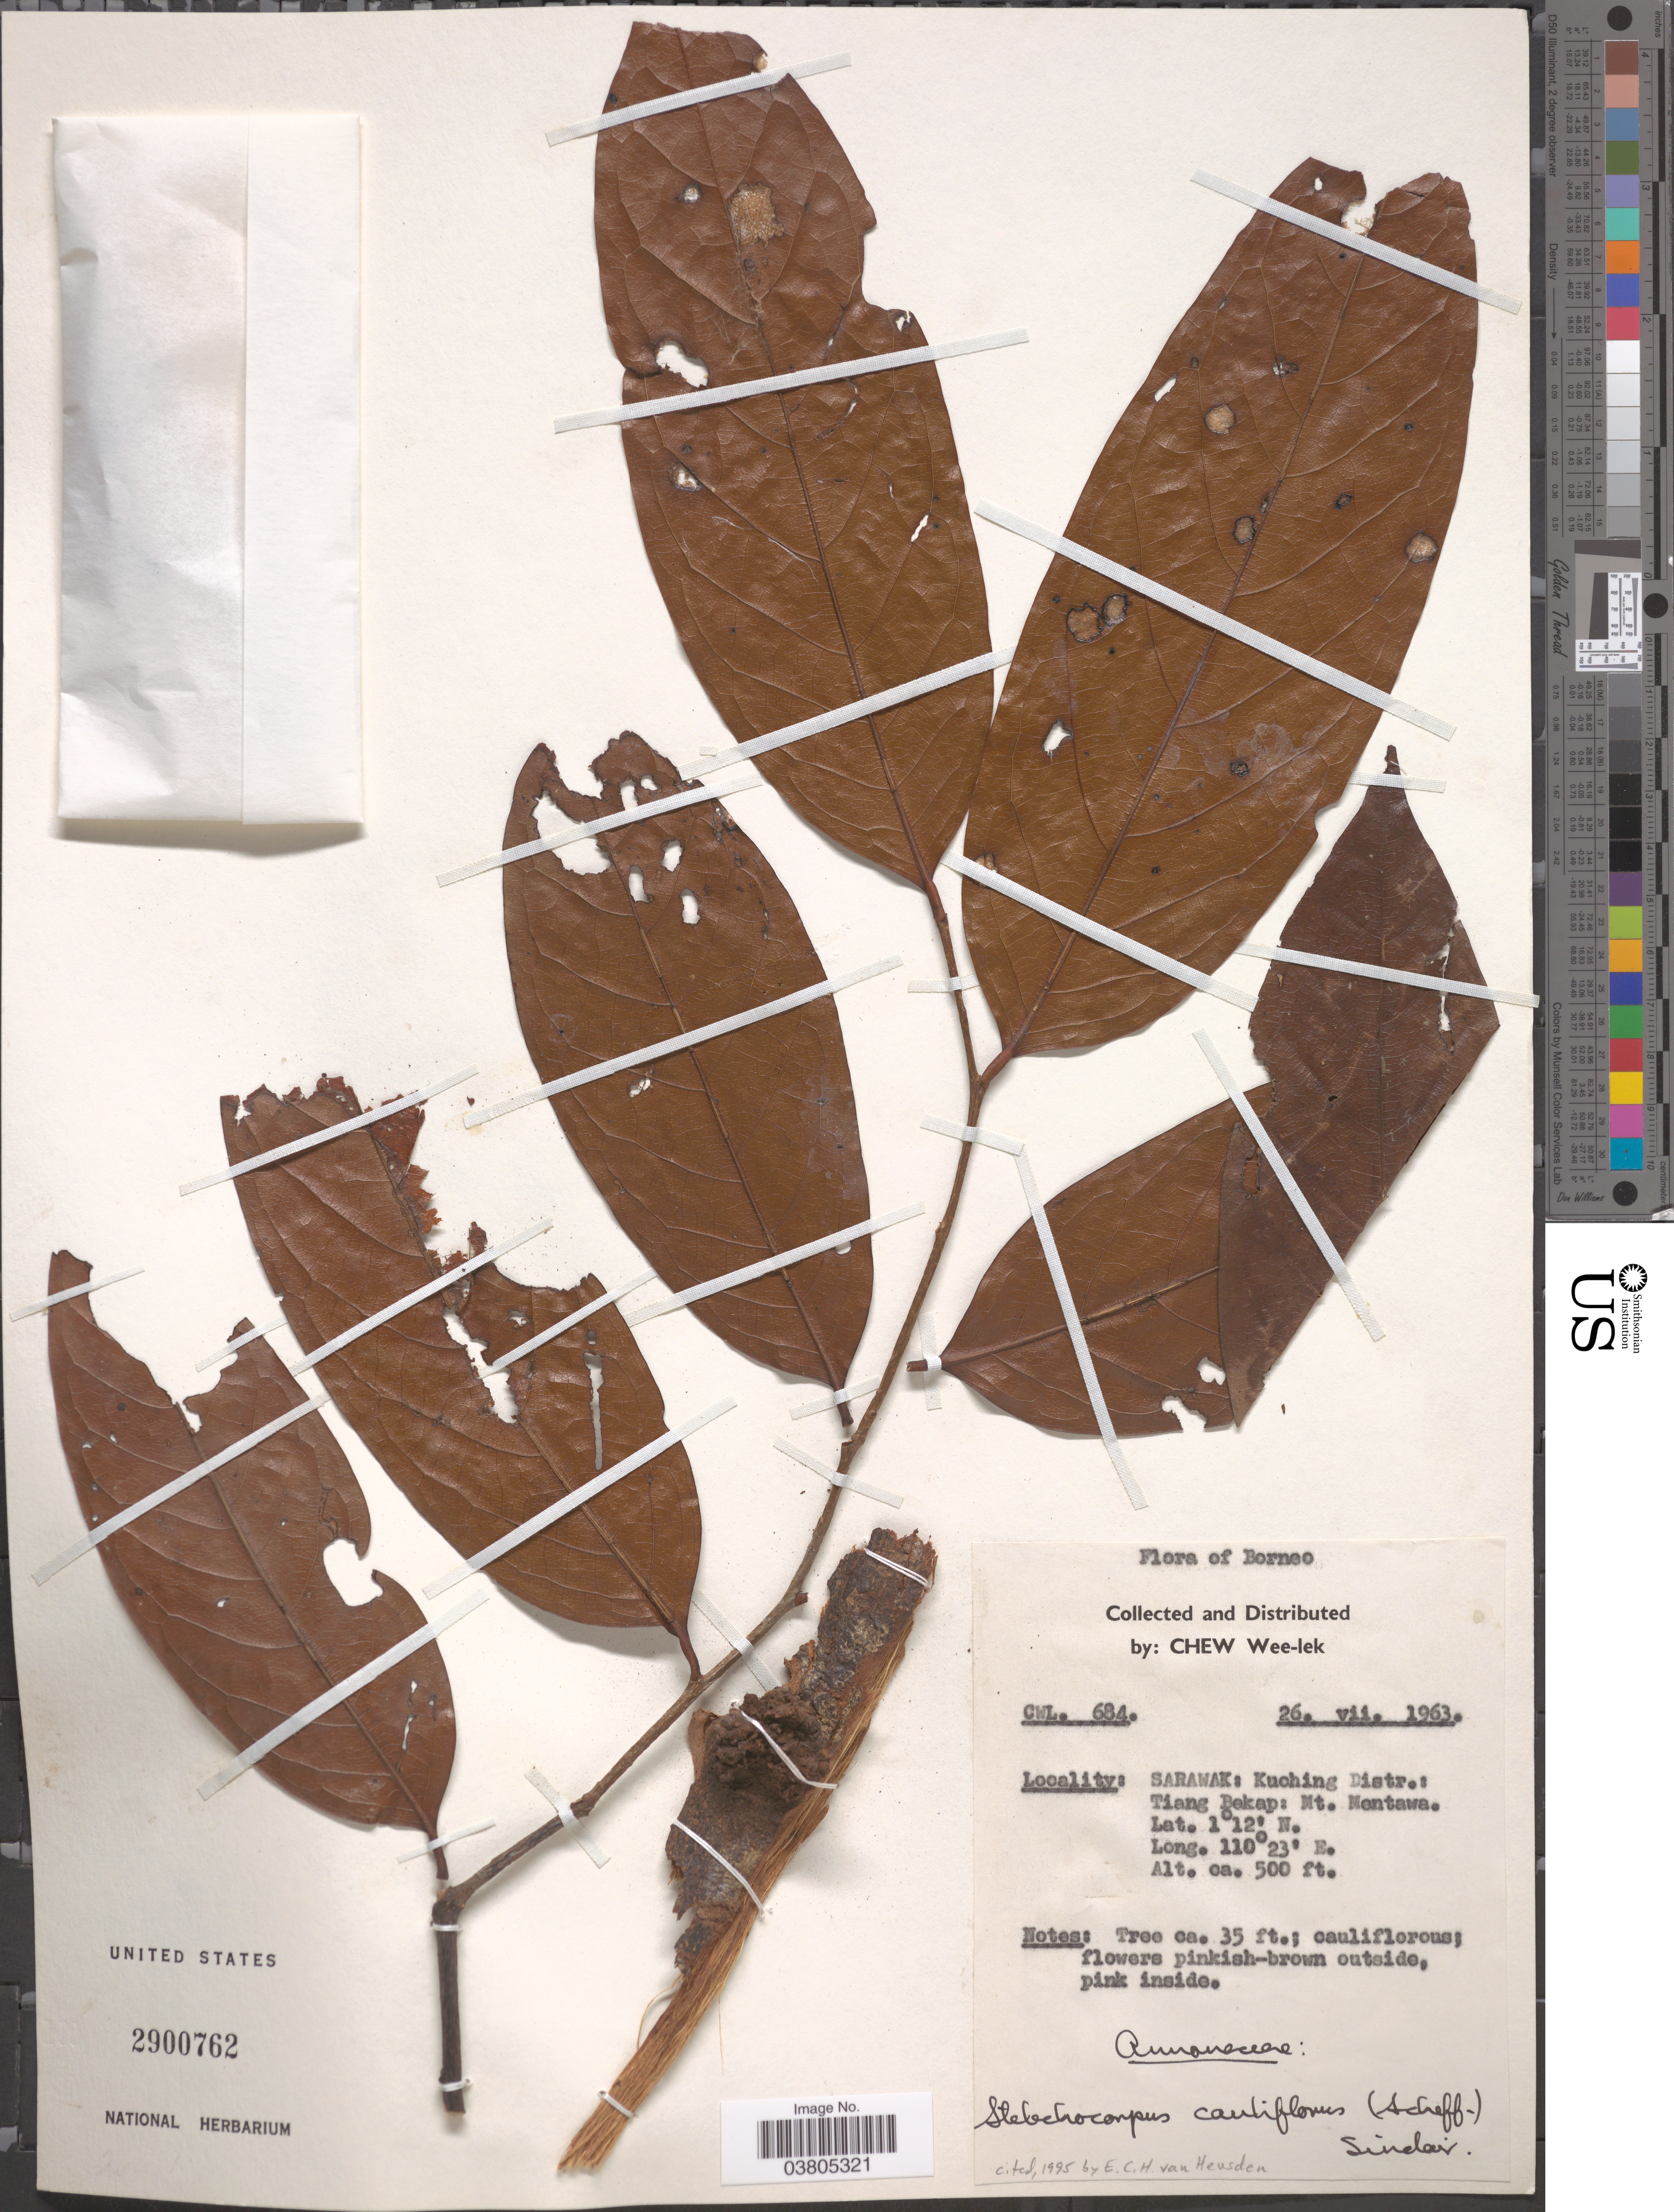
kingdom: Plantae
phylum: Tracheophyta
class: Magnoliopsida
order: Magnoliales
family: Annonaceae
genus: Stelechocarpus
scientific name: Stelechocarpus cauliflorus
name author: (Scheff.) J. Sinclair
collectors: W. Chew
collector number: CWL684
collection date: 1963-07-26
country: Malaysia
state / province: Sarawak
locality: Borneo. Kuching Distr.: Tiang Bekap: Mt. Montawa.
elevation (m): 152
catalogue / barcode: US 2900762